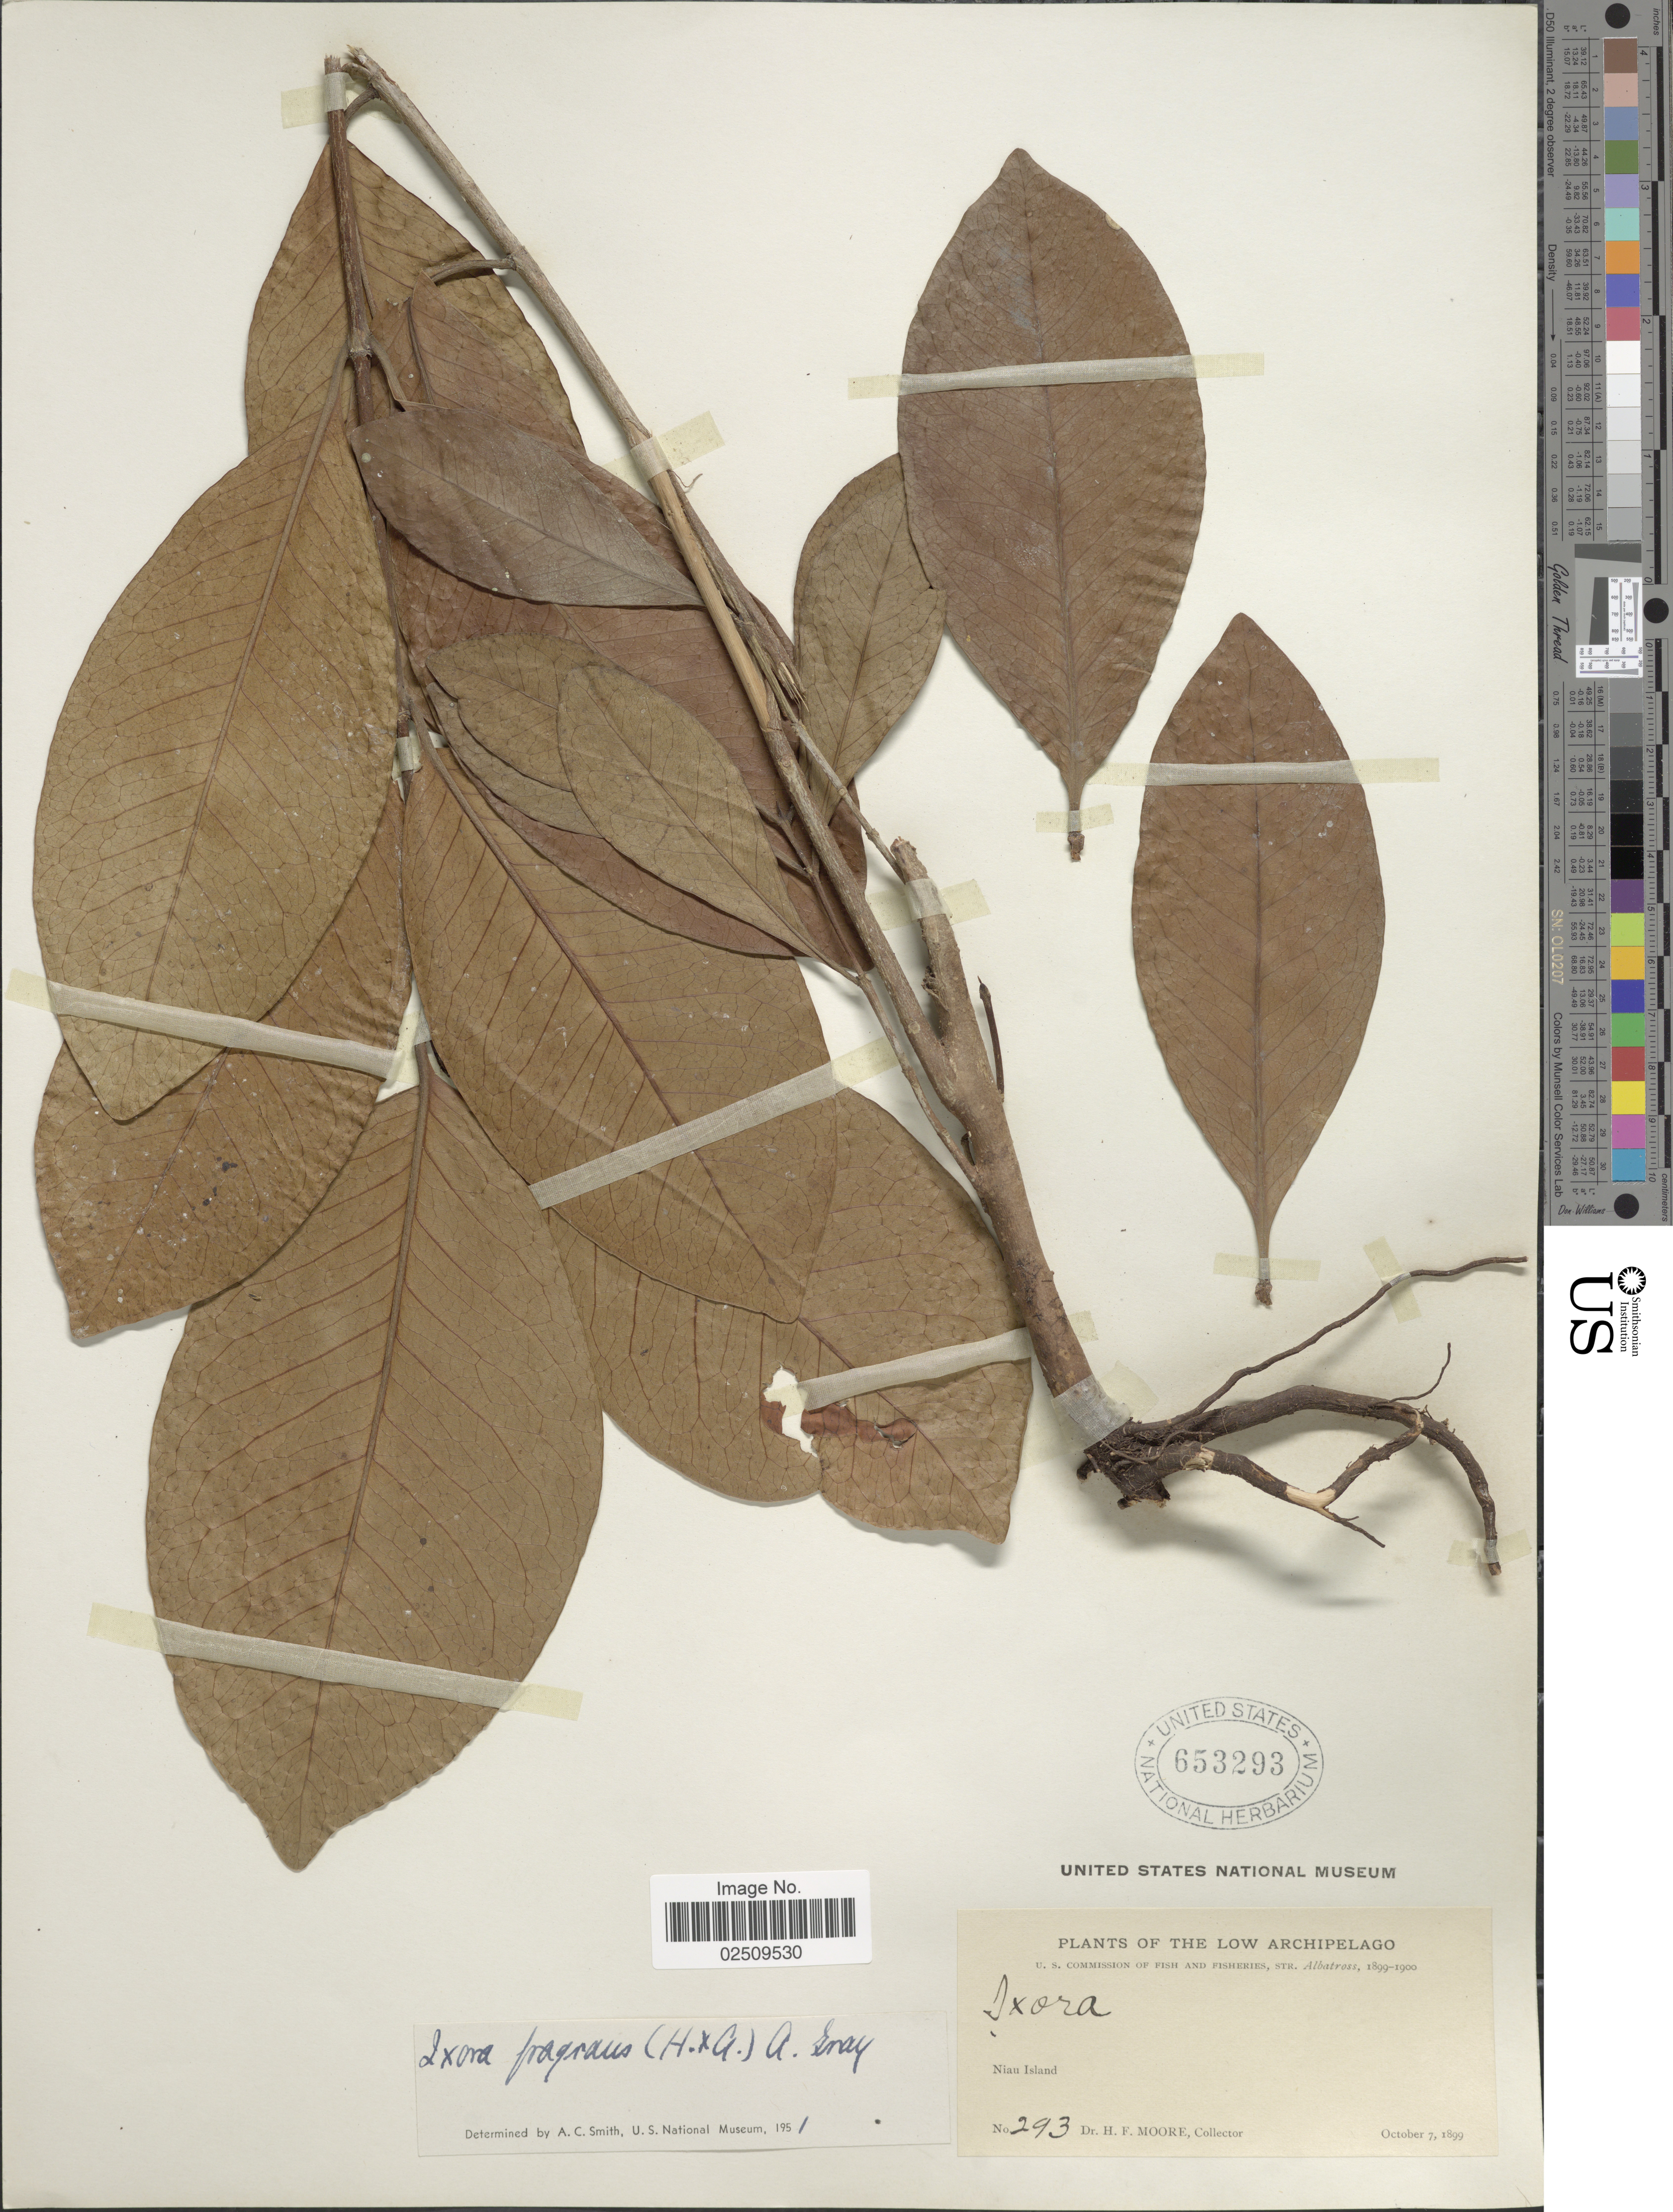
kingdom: Plantae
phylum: Tracheophyta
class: Magnoliopsida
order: Gentianales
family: Rubiaceae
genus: Ixora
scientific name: Ixora fragrans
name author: (Hook. & Arn.) A. Gray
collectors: H. F. Moore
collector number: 293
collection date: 1899-10-07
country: French Polynesia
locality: The Low Archipelago, Niau Island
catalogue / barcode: US 653293